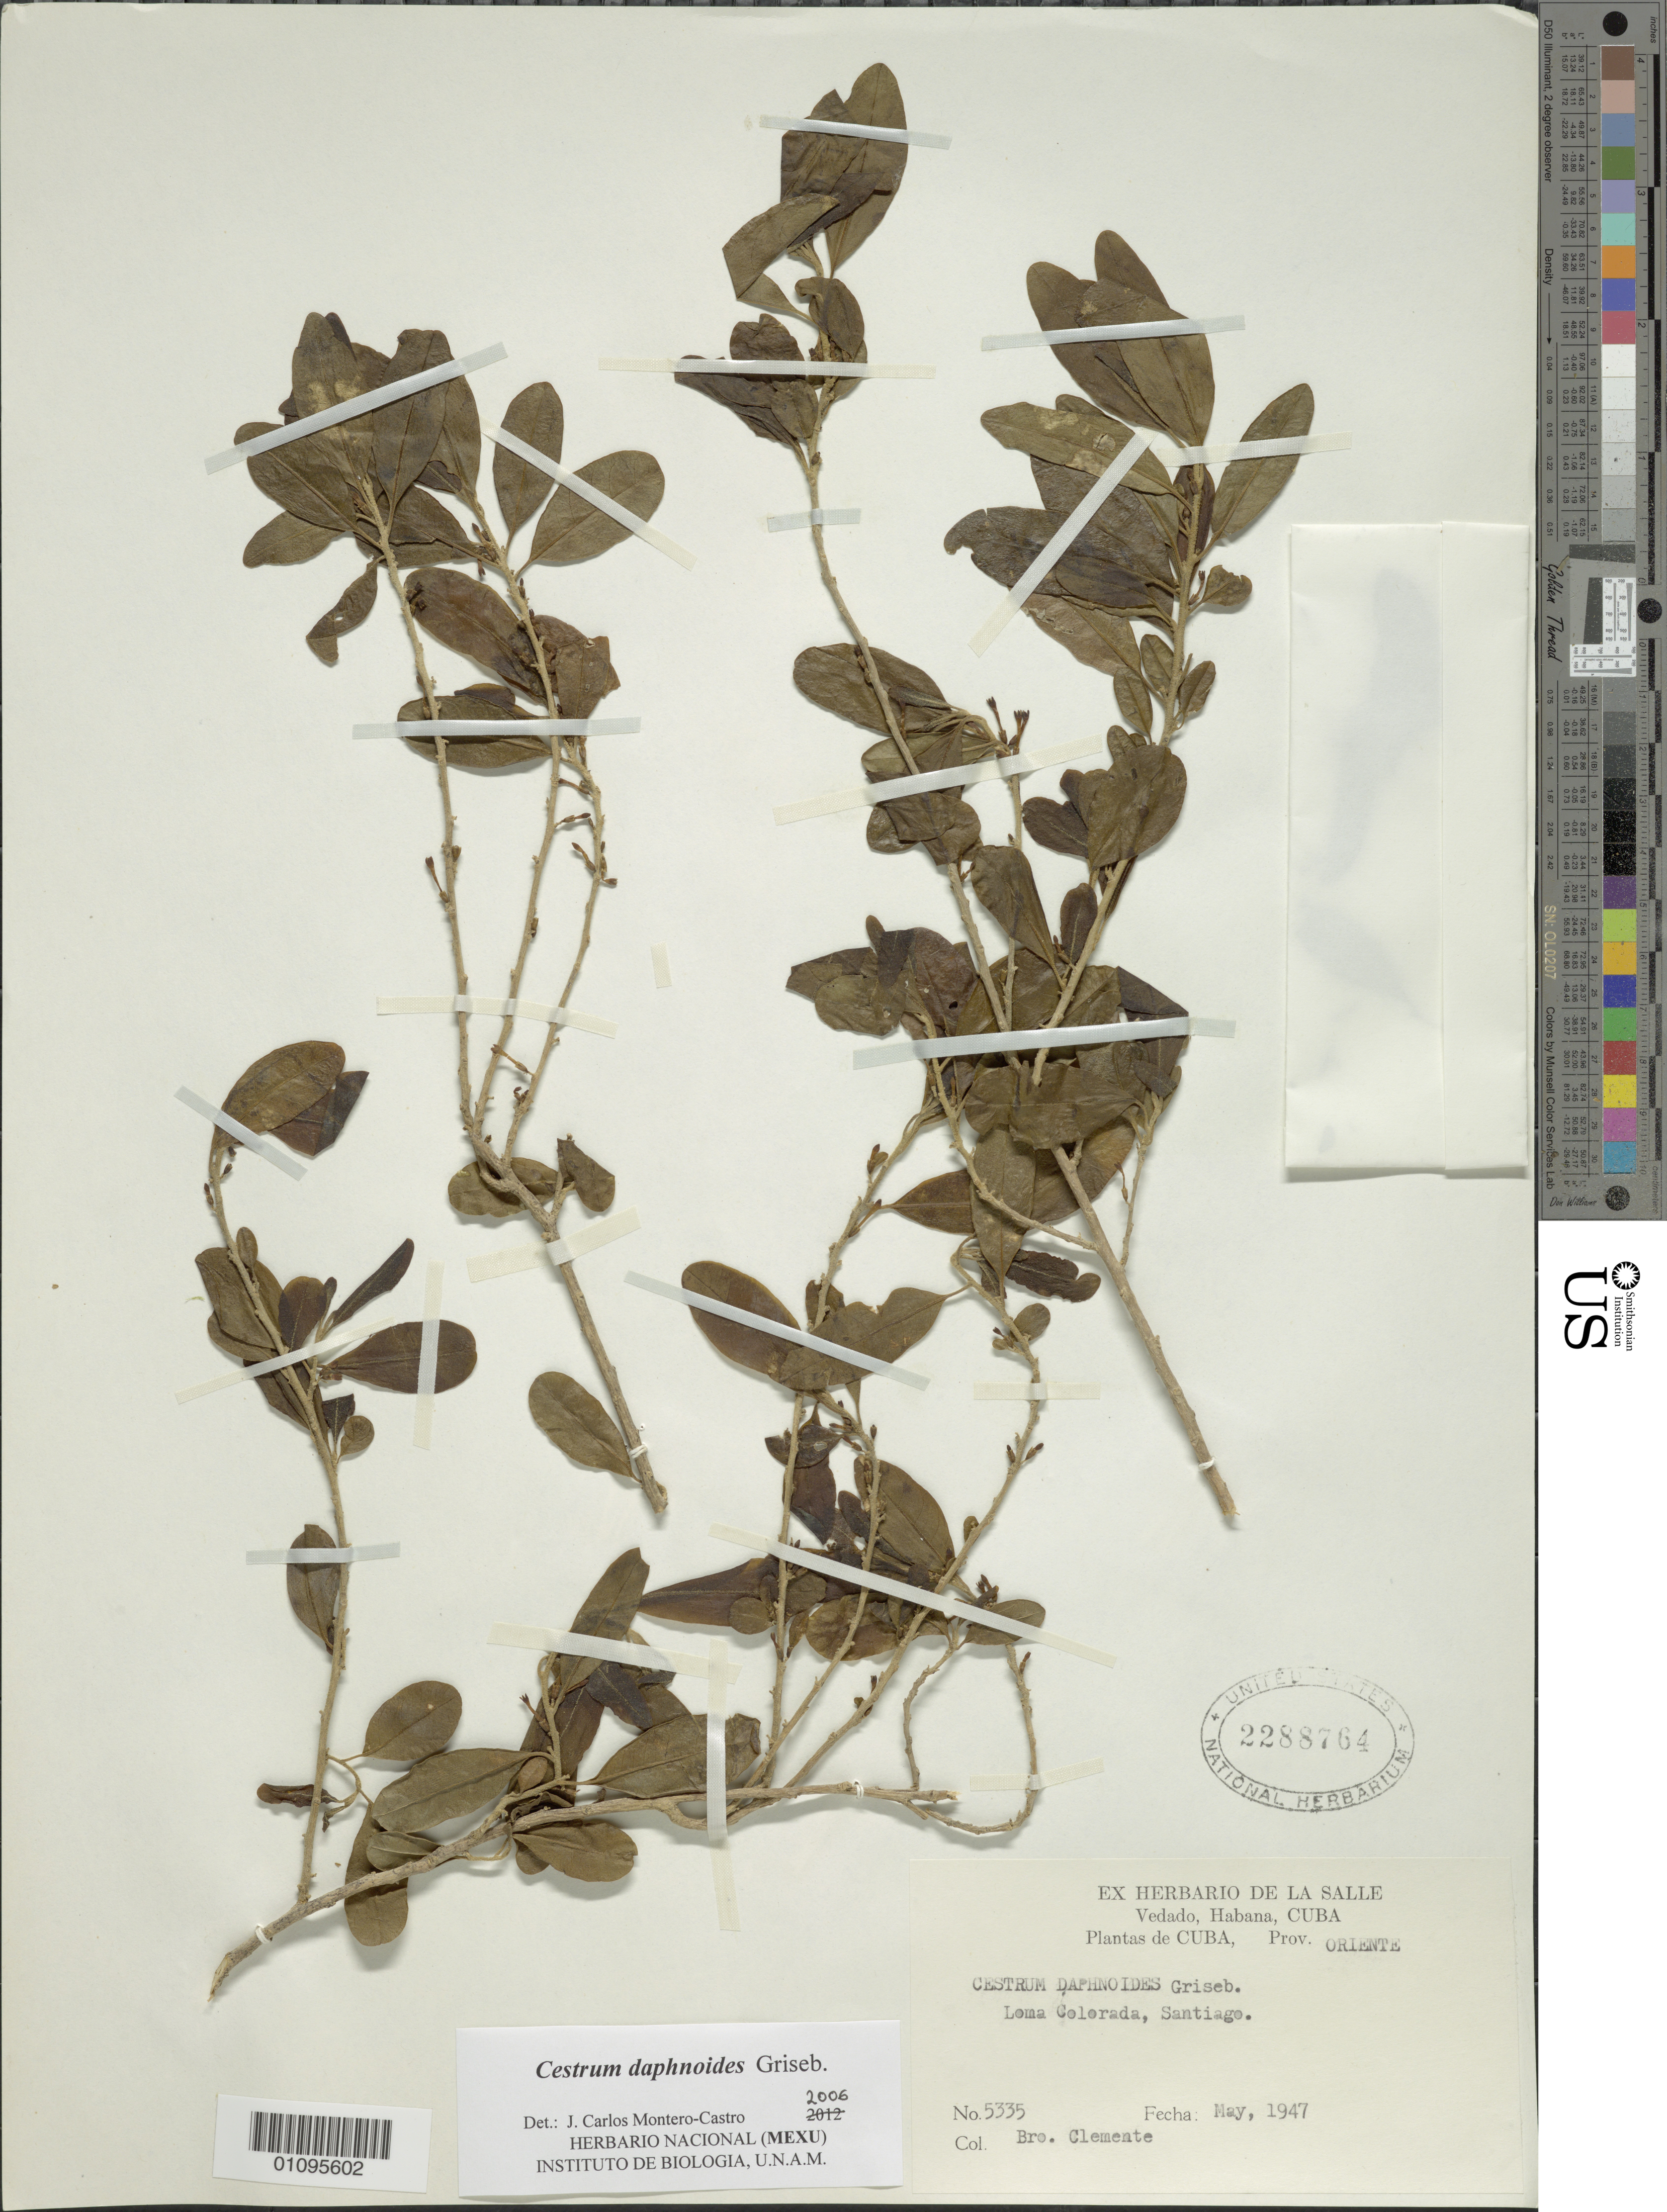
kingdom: Plantae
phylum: Tracheophyta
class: Magnoliopsida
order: Solanales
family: Solanaceae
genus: Cestrum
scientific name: Cestrum daphnoides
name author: Griseb.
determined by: Montero-Castro, J. C.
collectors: Bro. Clemente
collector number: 5335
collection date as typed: May 1947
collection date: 1947-05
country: Cuba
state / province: Santiago de Cuba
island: Cuba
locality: Santiago, Loma Colorado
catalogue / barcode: US 2288764